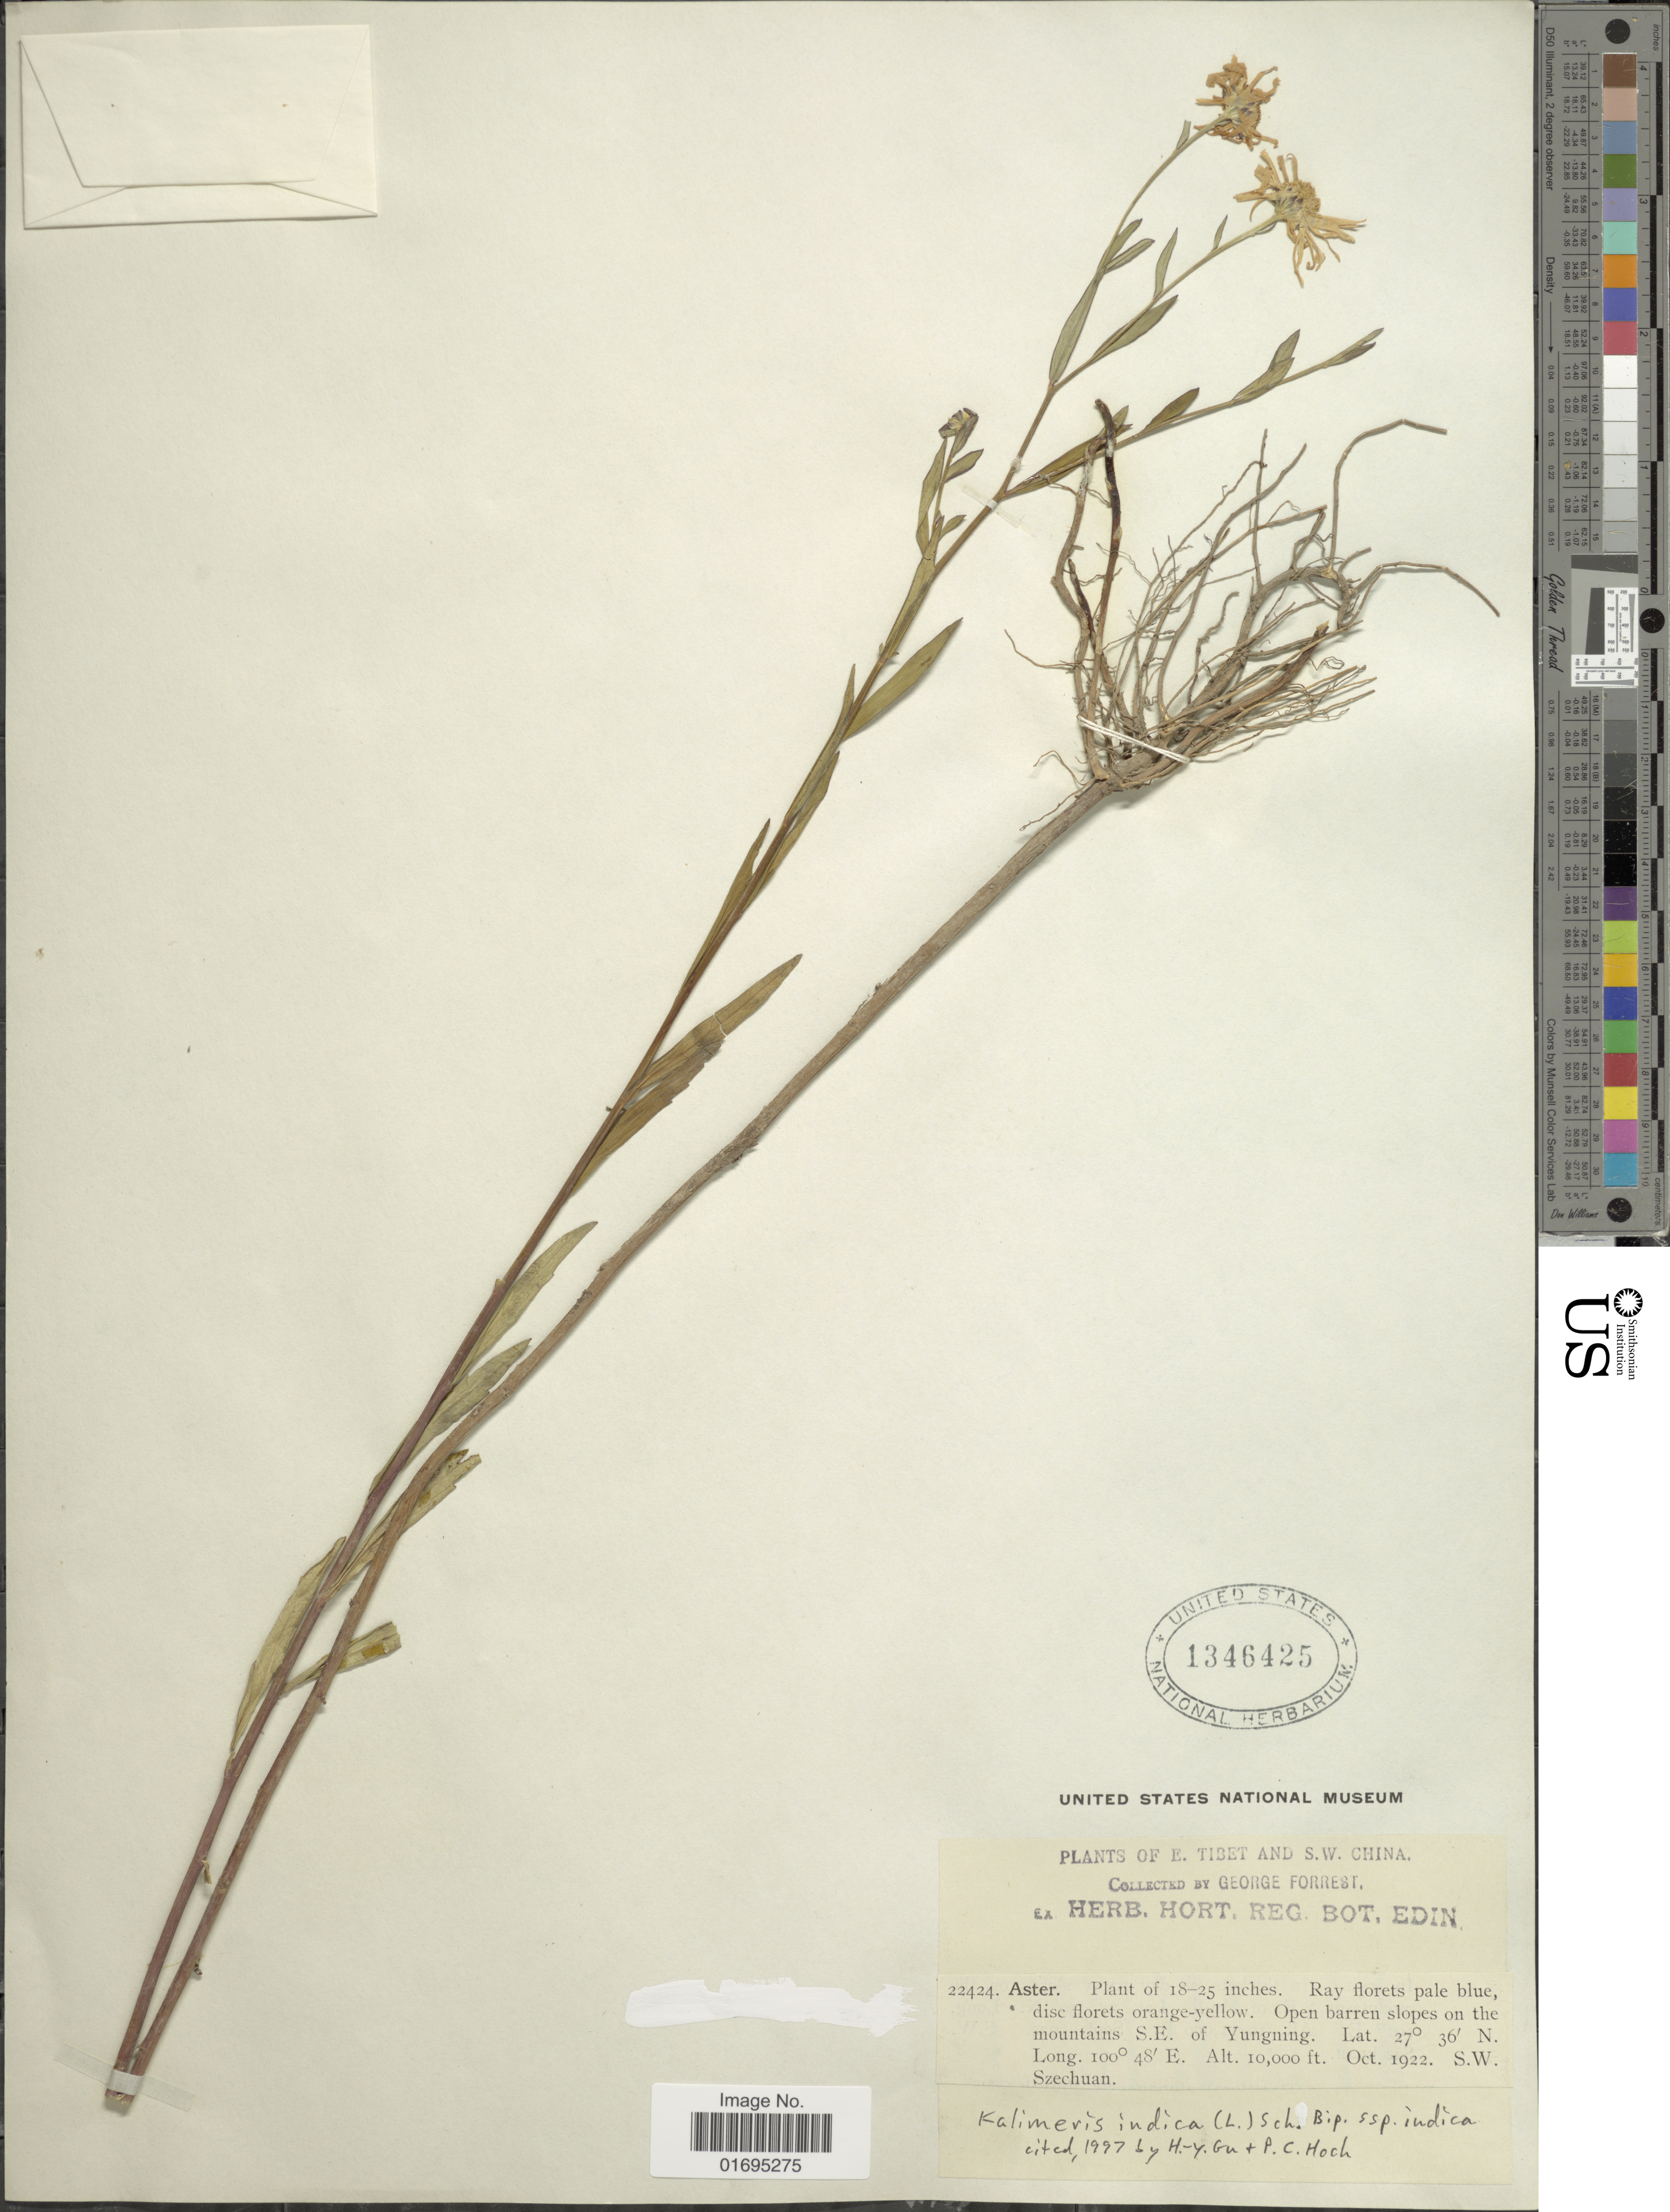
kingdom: Plantae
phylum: Tracheophyta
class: Magnoliopsida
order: Asterales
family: Asteraceae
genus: Kalimeris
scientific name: Kalimeris indica subsp. indica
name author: (L.) Sch. Bip.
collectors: G. Forrest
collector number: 22424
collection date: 1922-10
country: China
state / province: Sichuan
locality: On the mountains S. E. of Yungning, S. W. Szechuan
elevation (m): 3048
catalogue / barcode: US 1346425